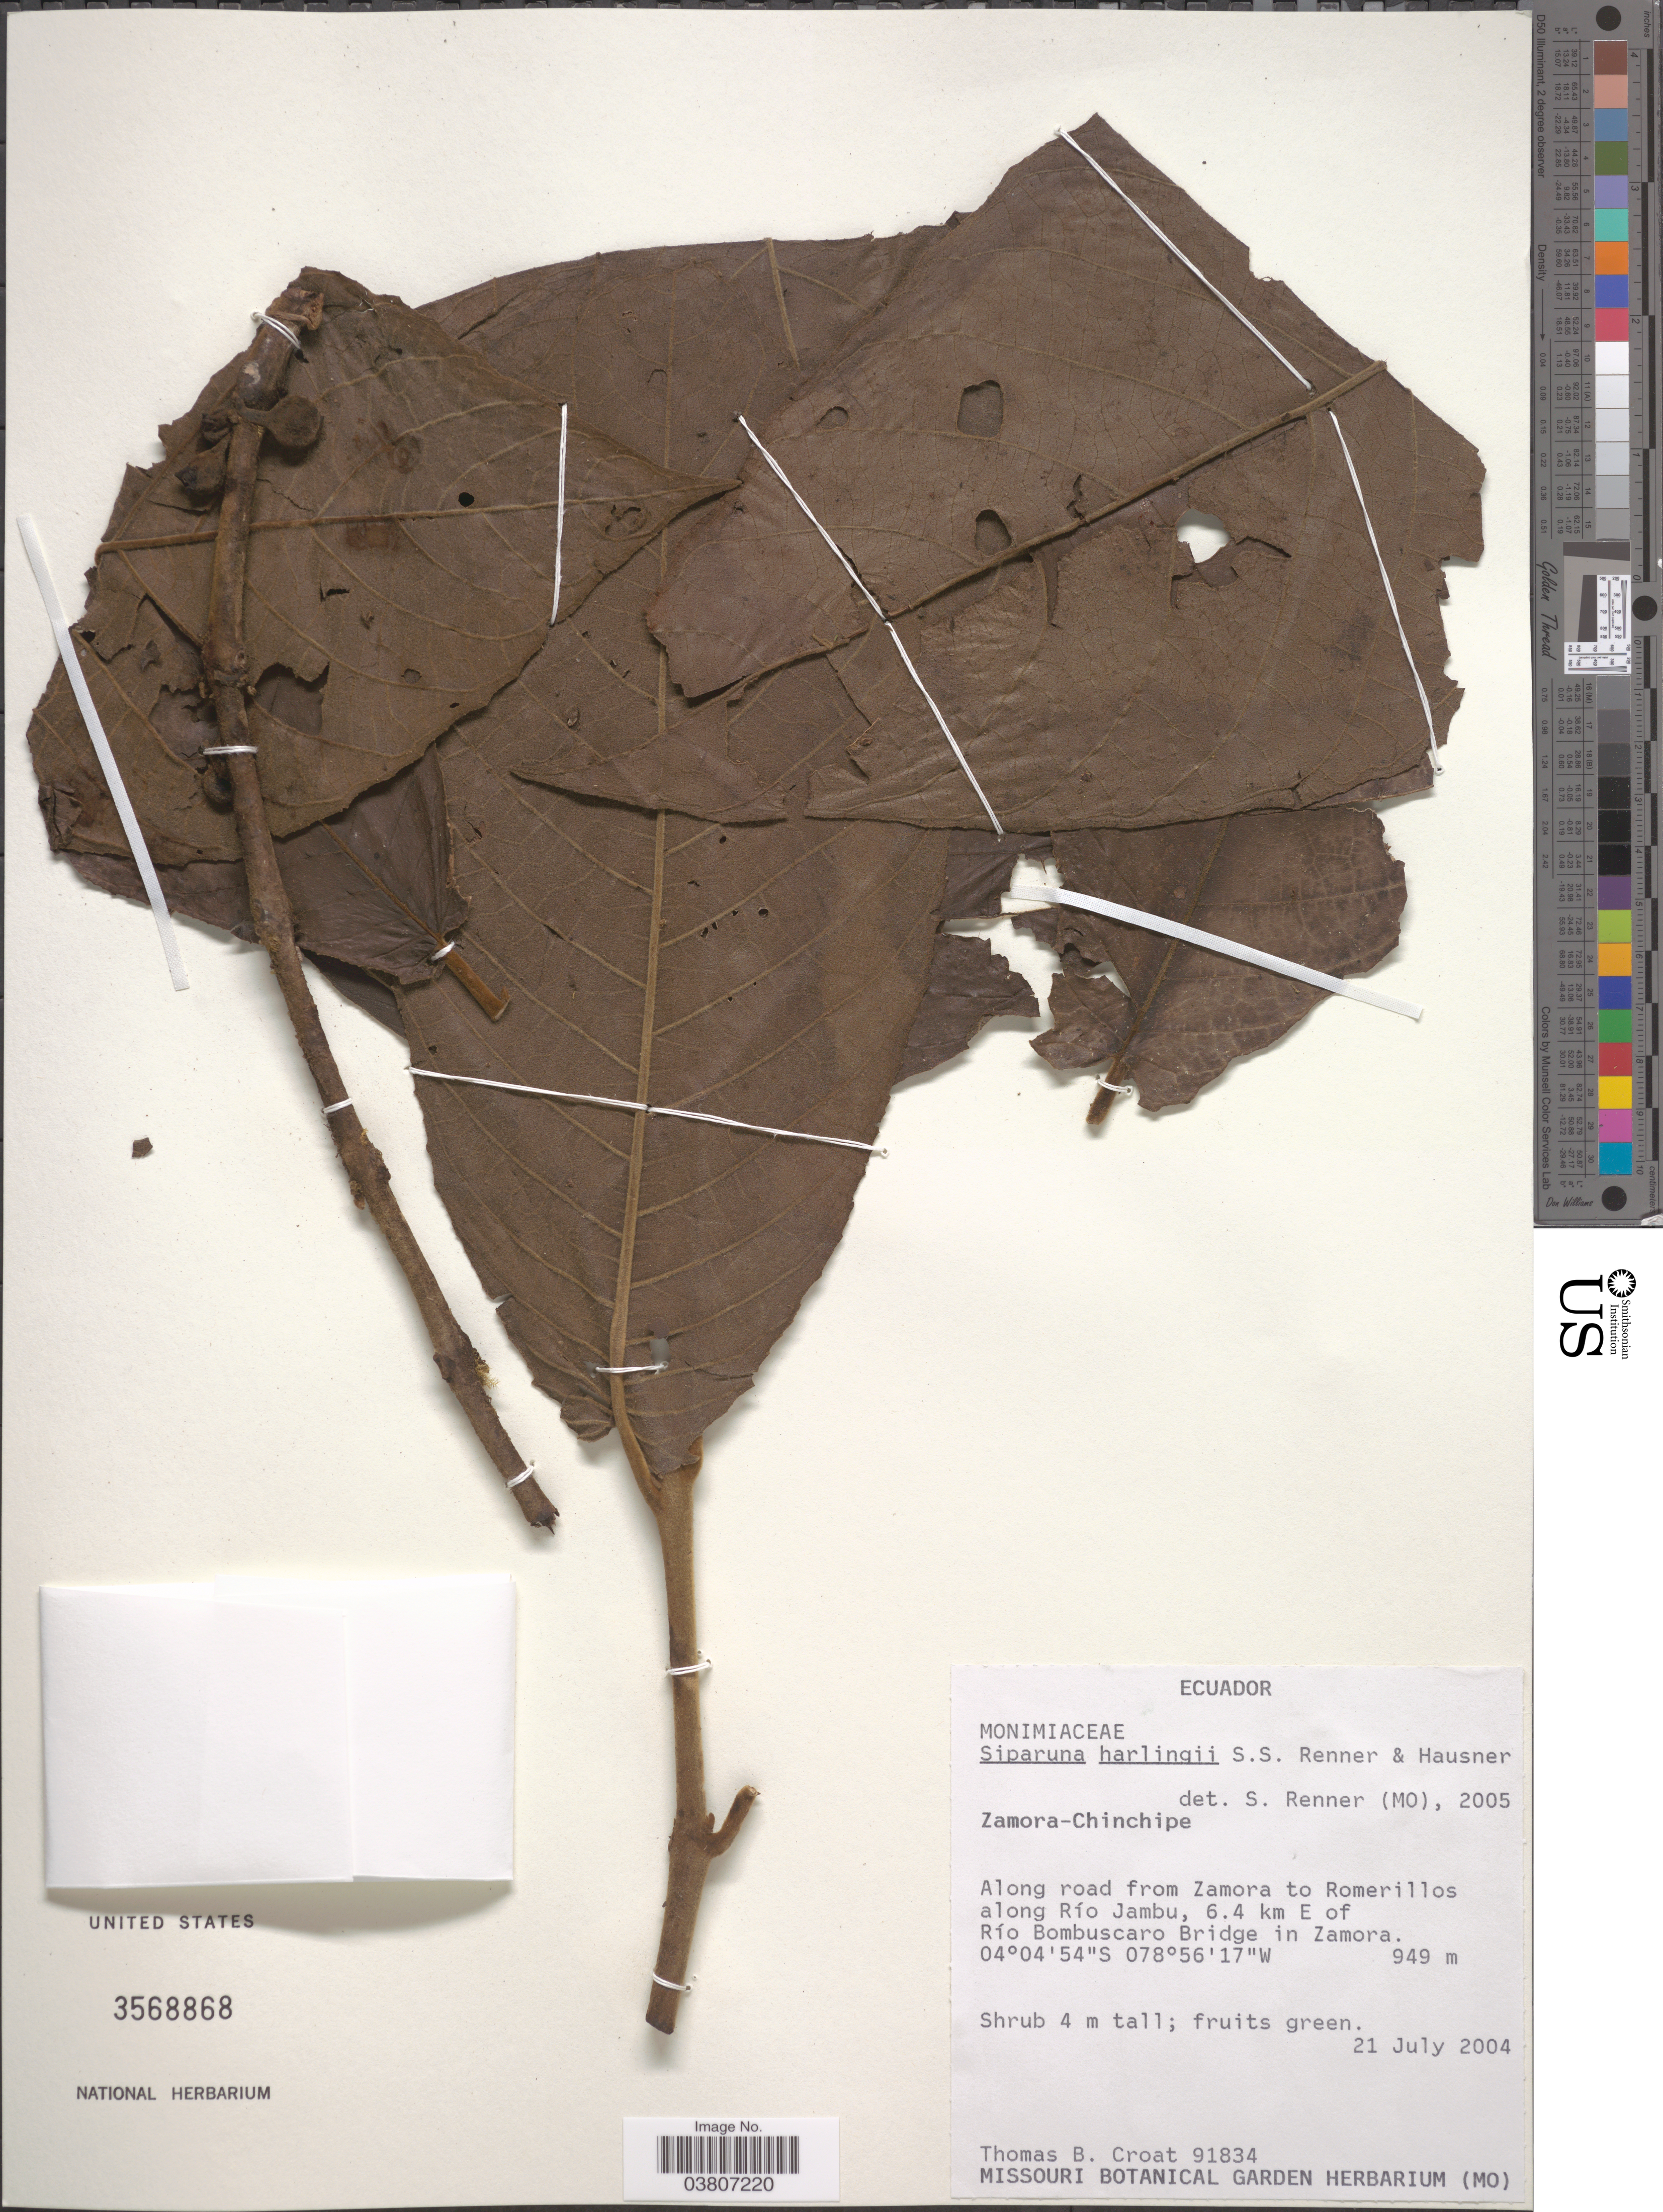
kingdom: Plantae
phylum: Tracheophyta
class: Magnoliopsida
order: Laurales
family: Siparunaceae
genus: Siparuna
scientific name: Siparuna harlingii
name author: S.S. Renner & Hausner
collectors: T. B. Croat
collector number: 91834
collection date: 2004-07-21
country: Ecuador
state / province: Zamora-Chinchipe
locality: Along road from Zamora to Romerillos along Río Jambu, 6.4 km E of Río Bombuscaro Bridge in Zamora.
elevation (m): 949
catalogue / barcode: US 3568868